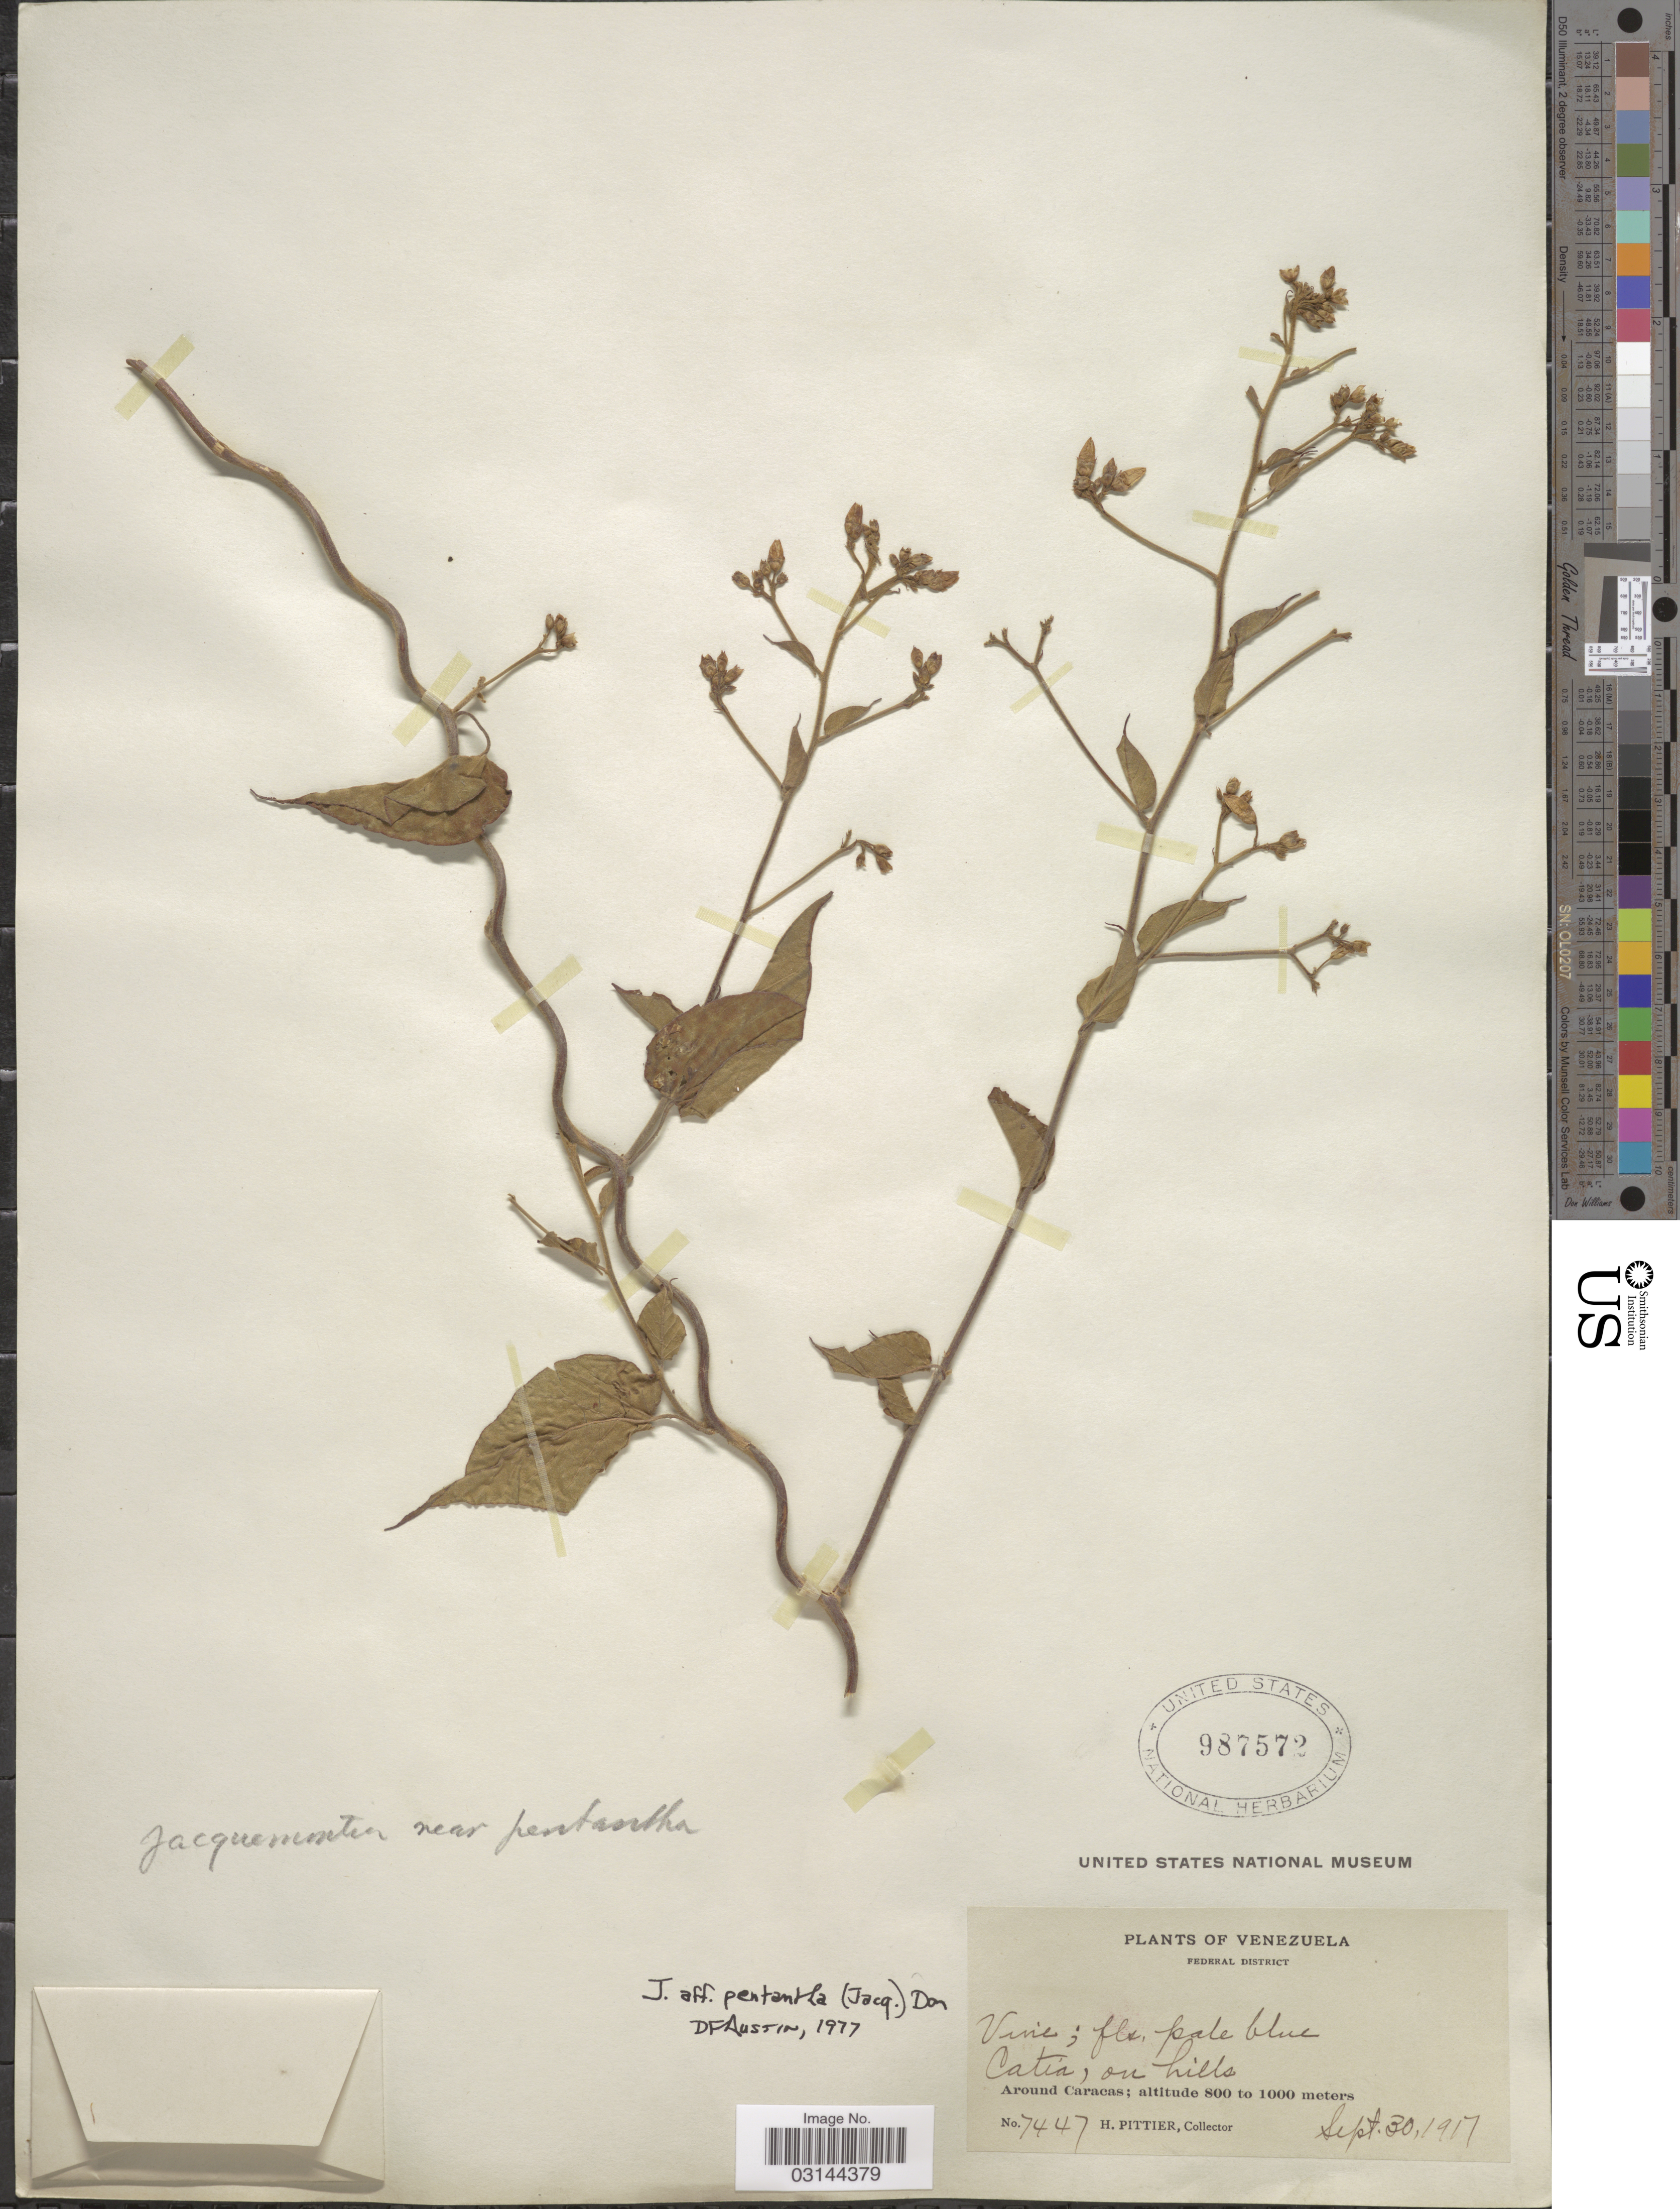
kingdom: Plantae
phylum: Tracheophyta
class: Magnoliopsida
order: Solanales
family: Convolvulaceae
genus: Jacquemontia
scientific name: Jacquemontia pentanthos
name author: (Jacq.) G. Don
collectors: H. F. Pittier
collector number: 7447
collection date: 1917-09-30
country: Venezuela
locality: Federal District. Catia, on hills. Around Caracas.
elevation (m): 800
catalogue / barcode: US 987572